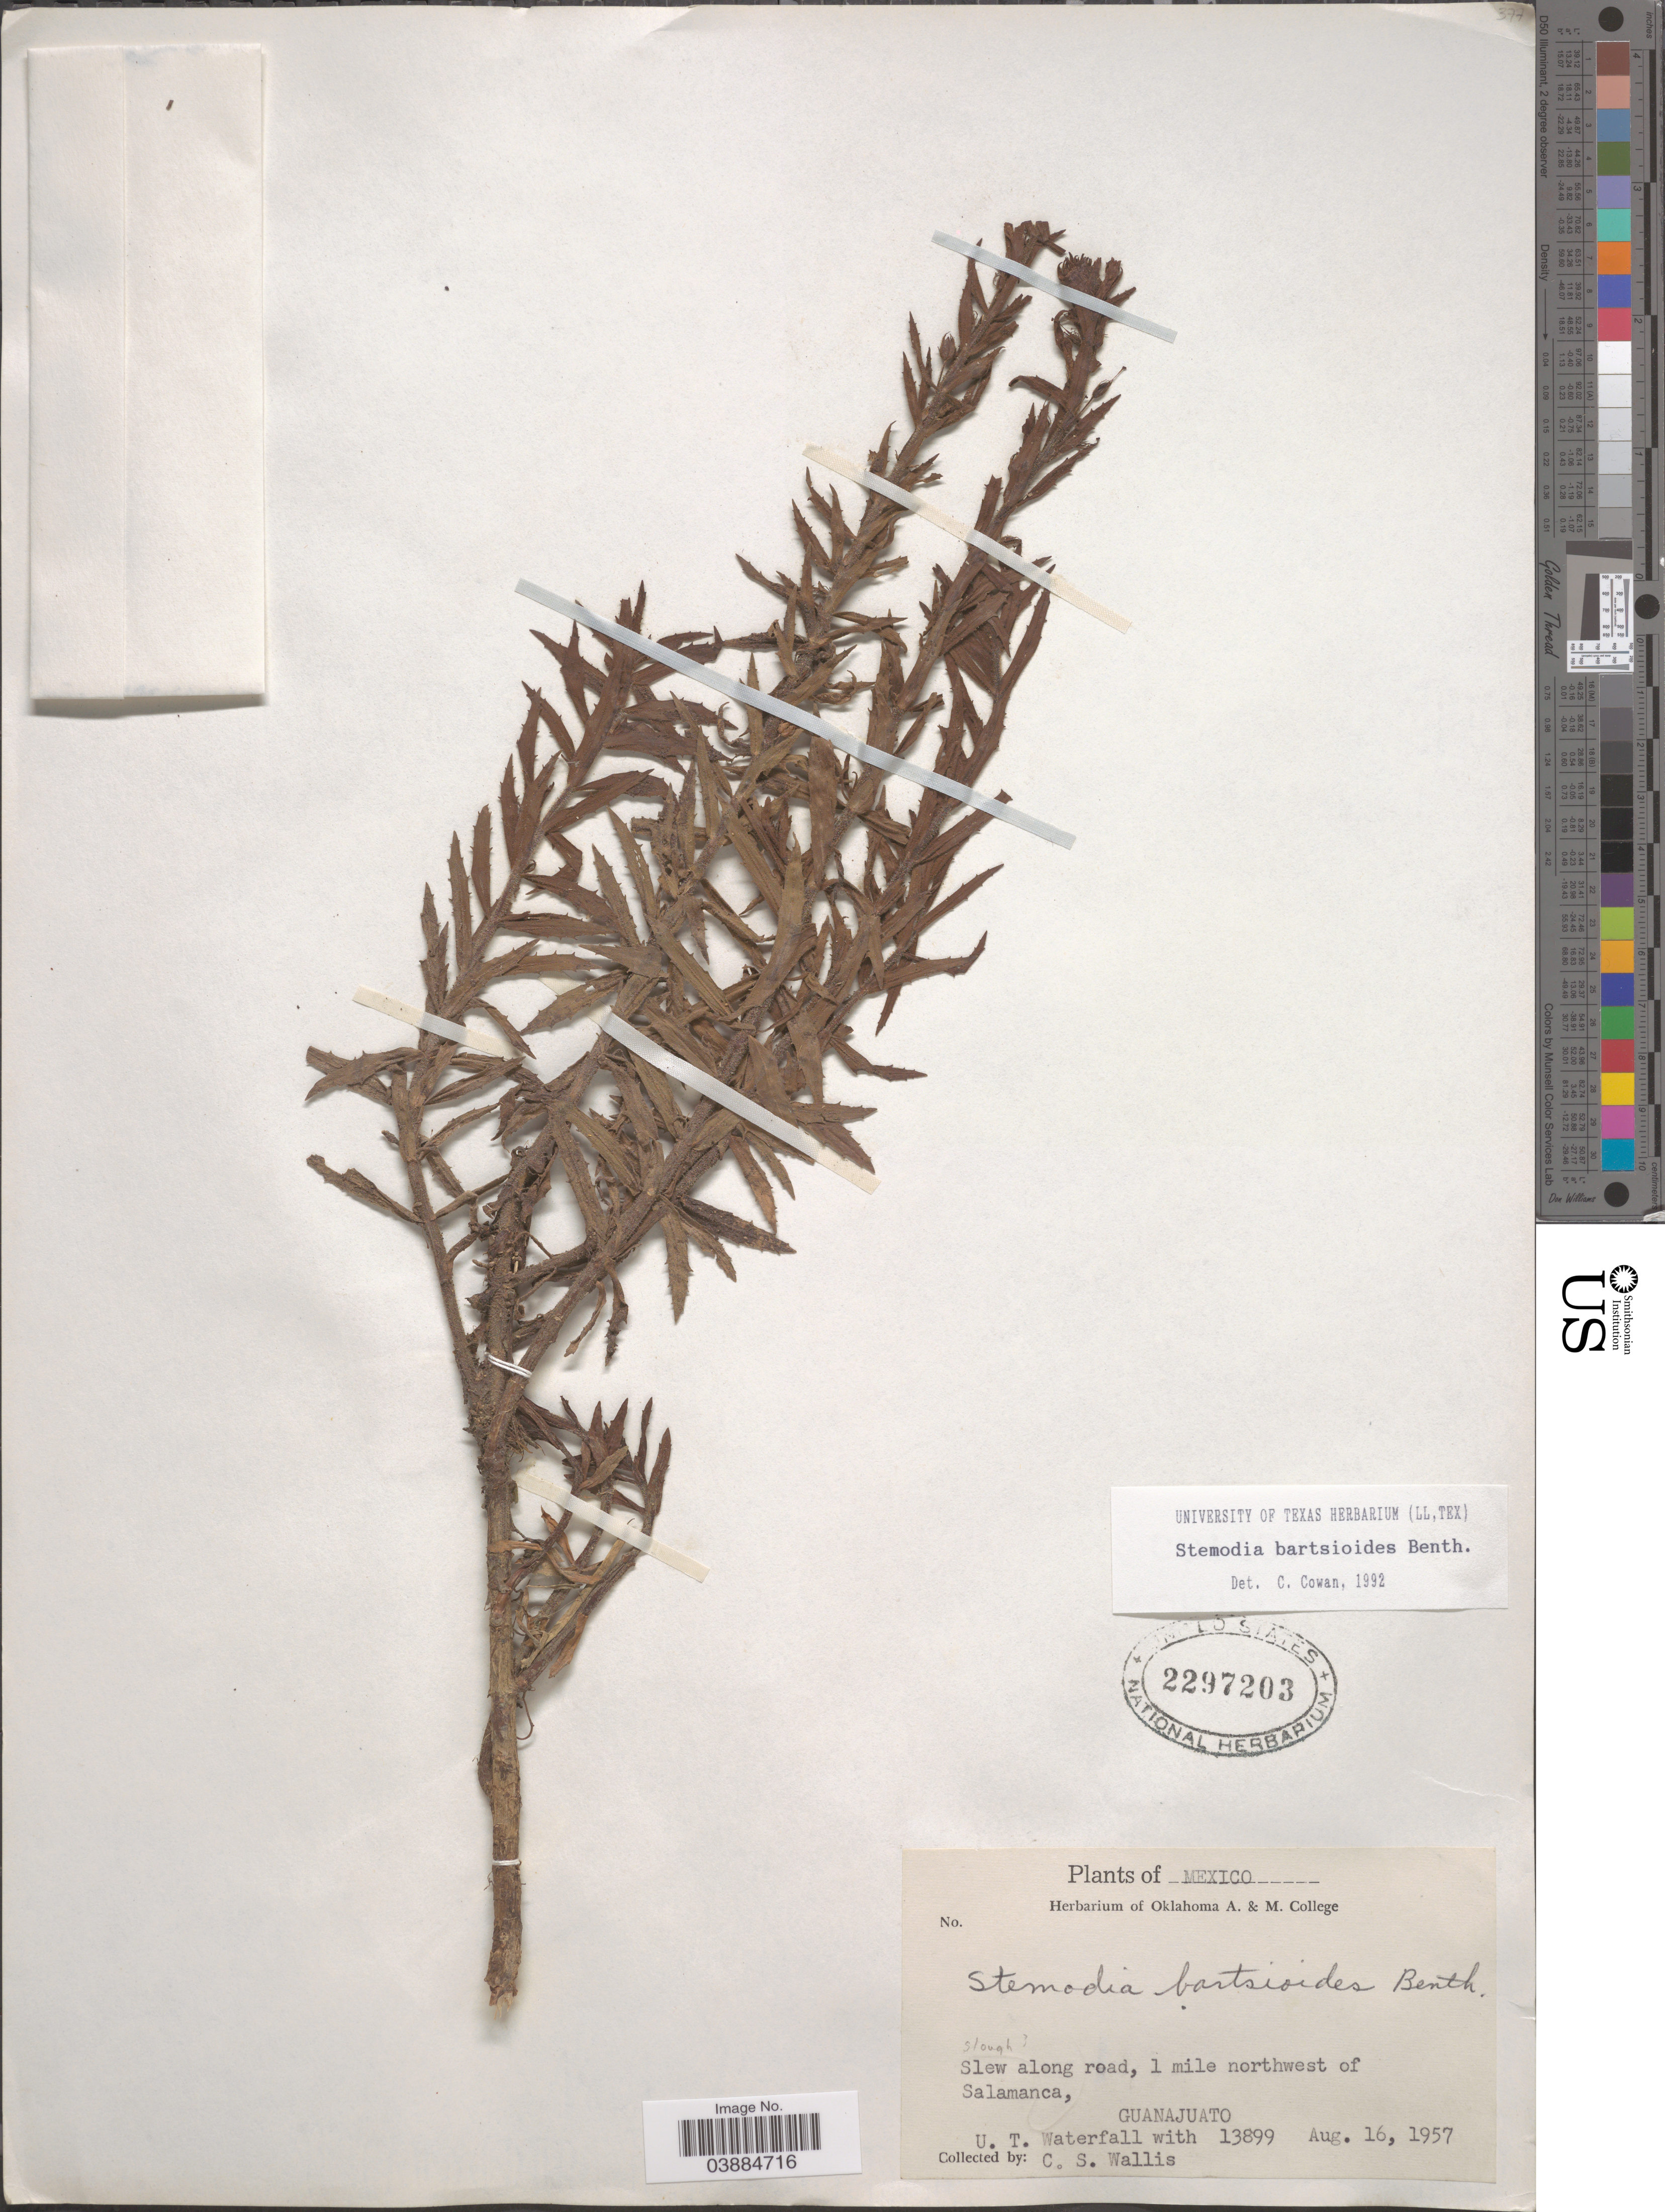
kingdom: Plantae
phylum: Tracheophyta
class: Magnoliopsida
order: Lamiales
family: Plantaginaceae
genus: Stemodia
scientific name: Stemodia bartsioides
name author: Benth.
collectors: U. T. Waterfall & C. S. Wallis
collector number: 13899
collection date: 1957-08-16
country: Mexico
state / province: Guanajuato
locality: Slew along road, 1 mile northwest of Salamanca.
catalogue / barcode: US 2297203